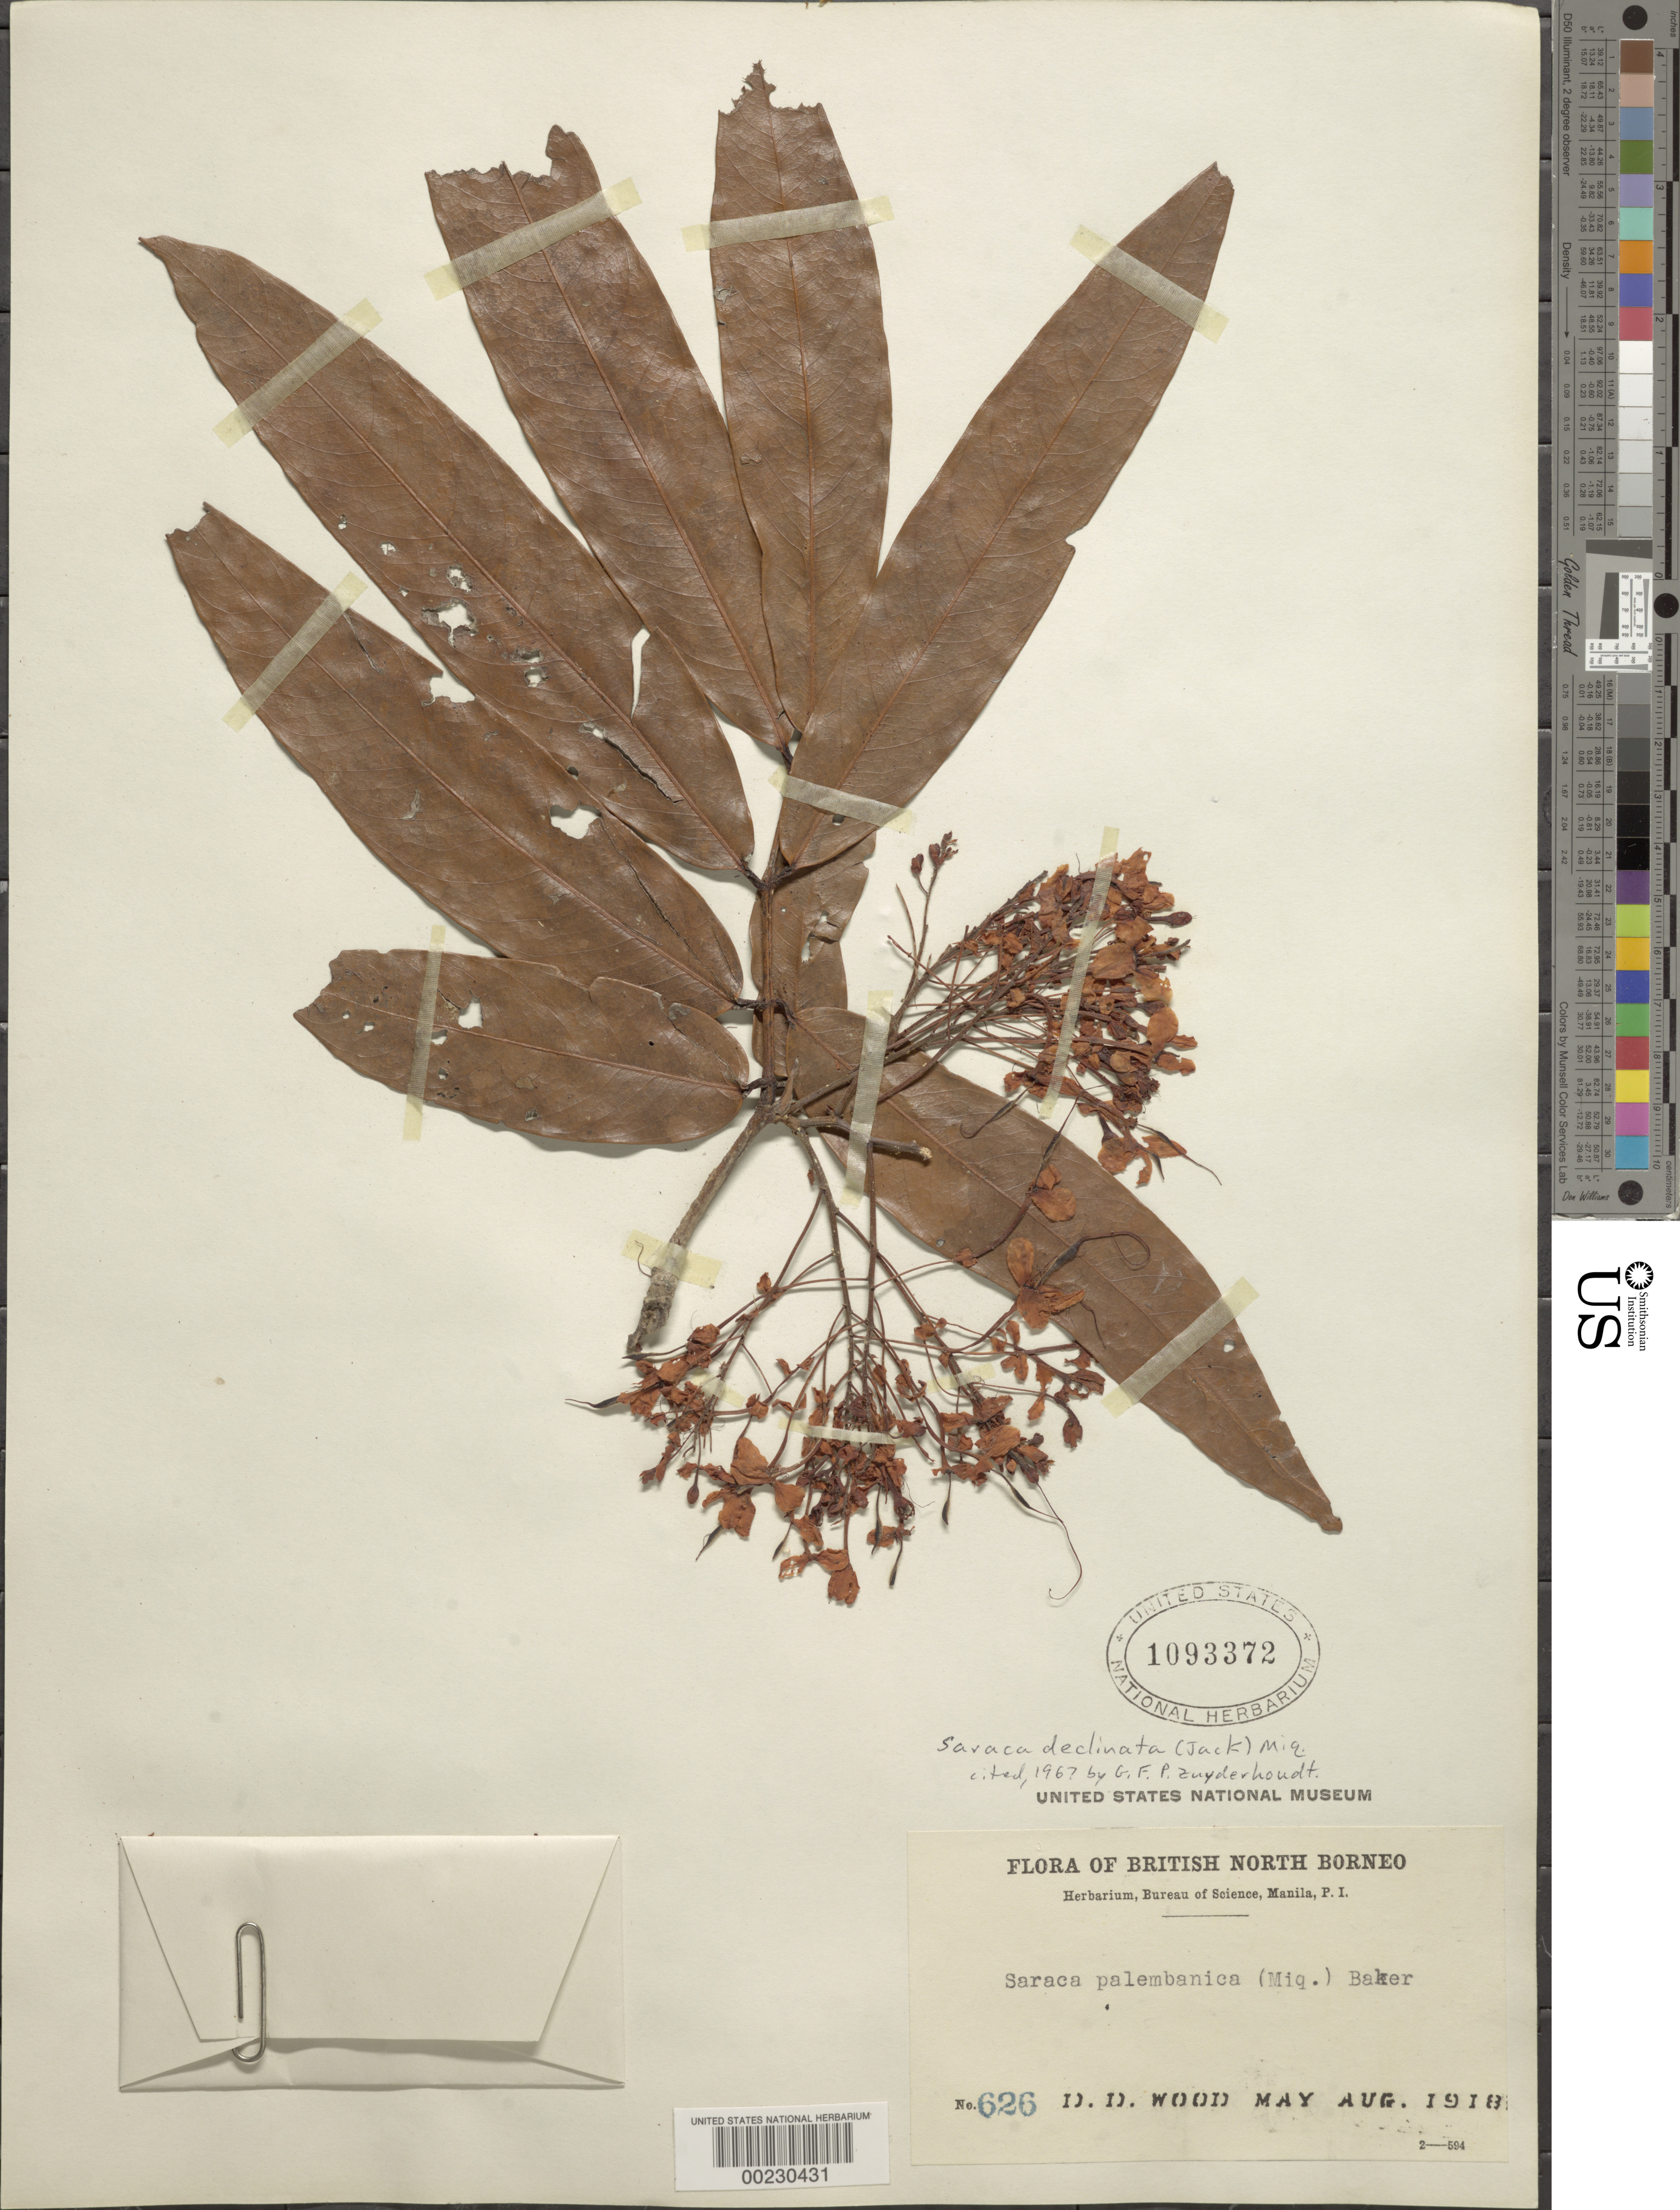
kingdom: Plantae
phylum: Tracheophyta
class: Magnoliopsida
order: Fabales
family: Fabaceae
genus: Saraca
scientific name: Saraca declinata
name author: (J.G. Jack) Miq.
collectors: D. Wood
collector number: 626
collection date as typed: May 1918 to -- Aug 1918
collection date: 1918-05/1918-08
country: Malaysia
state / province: Sabah / Sarawak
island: Borneo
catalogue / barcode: US 1093372